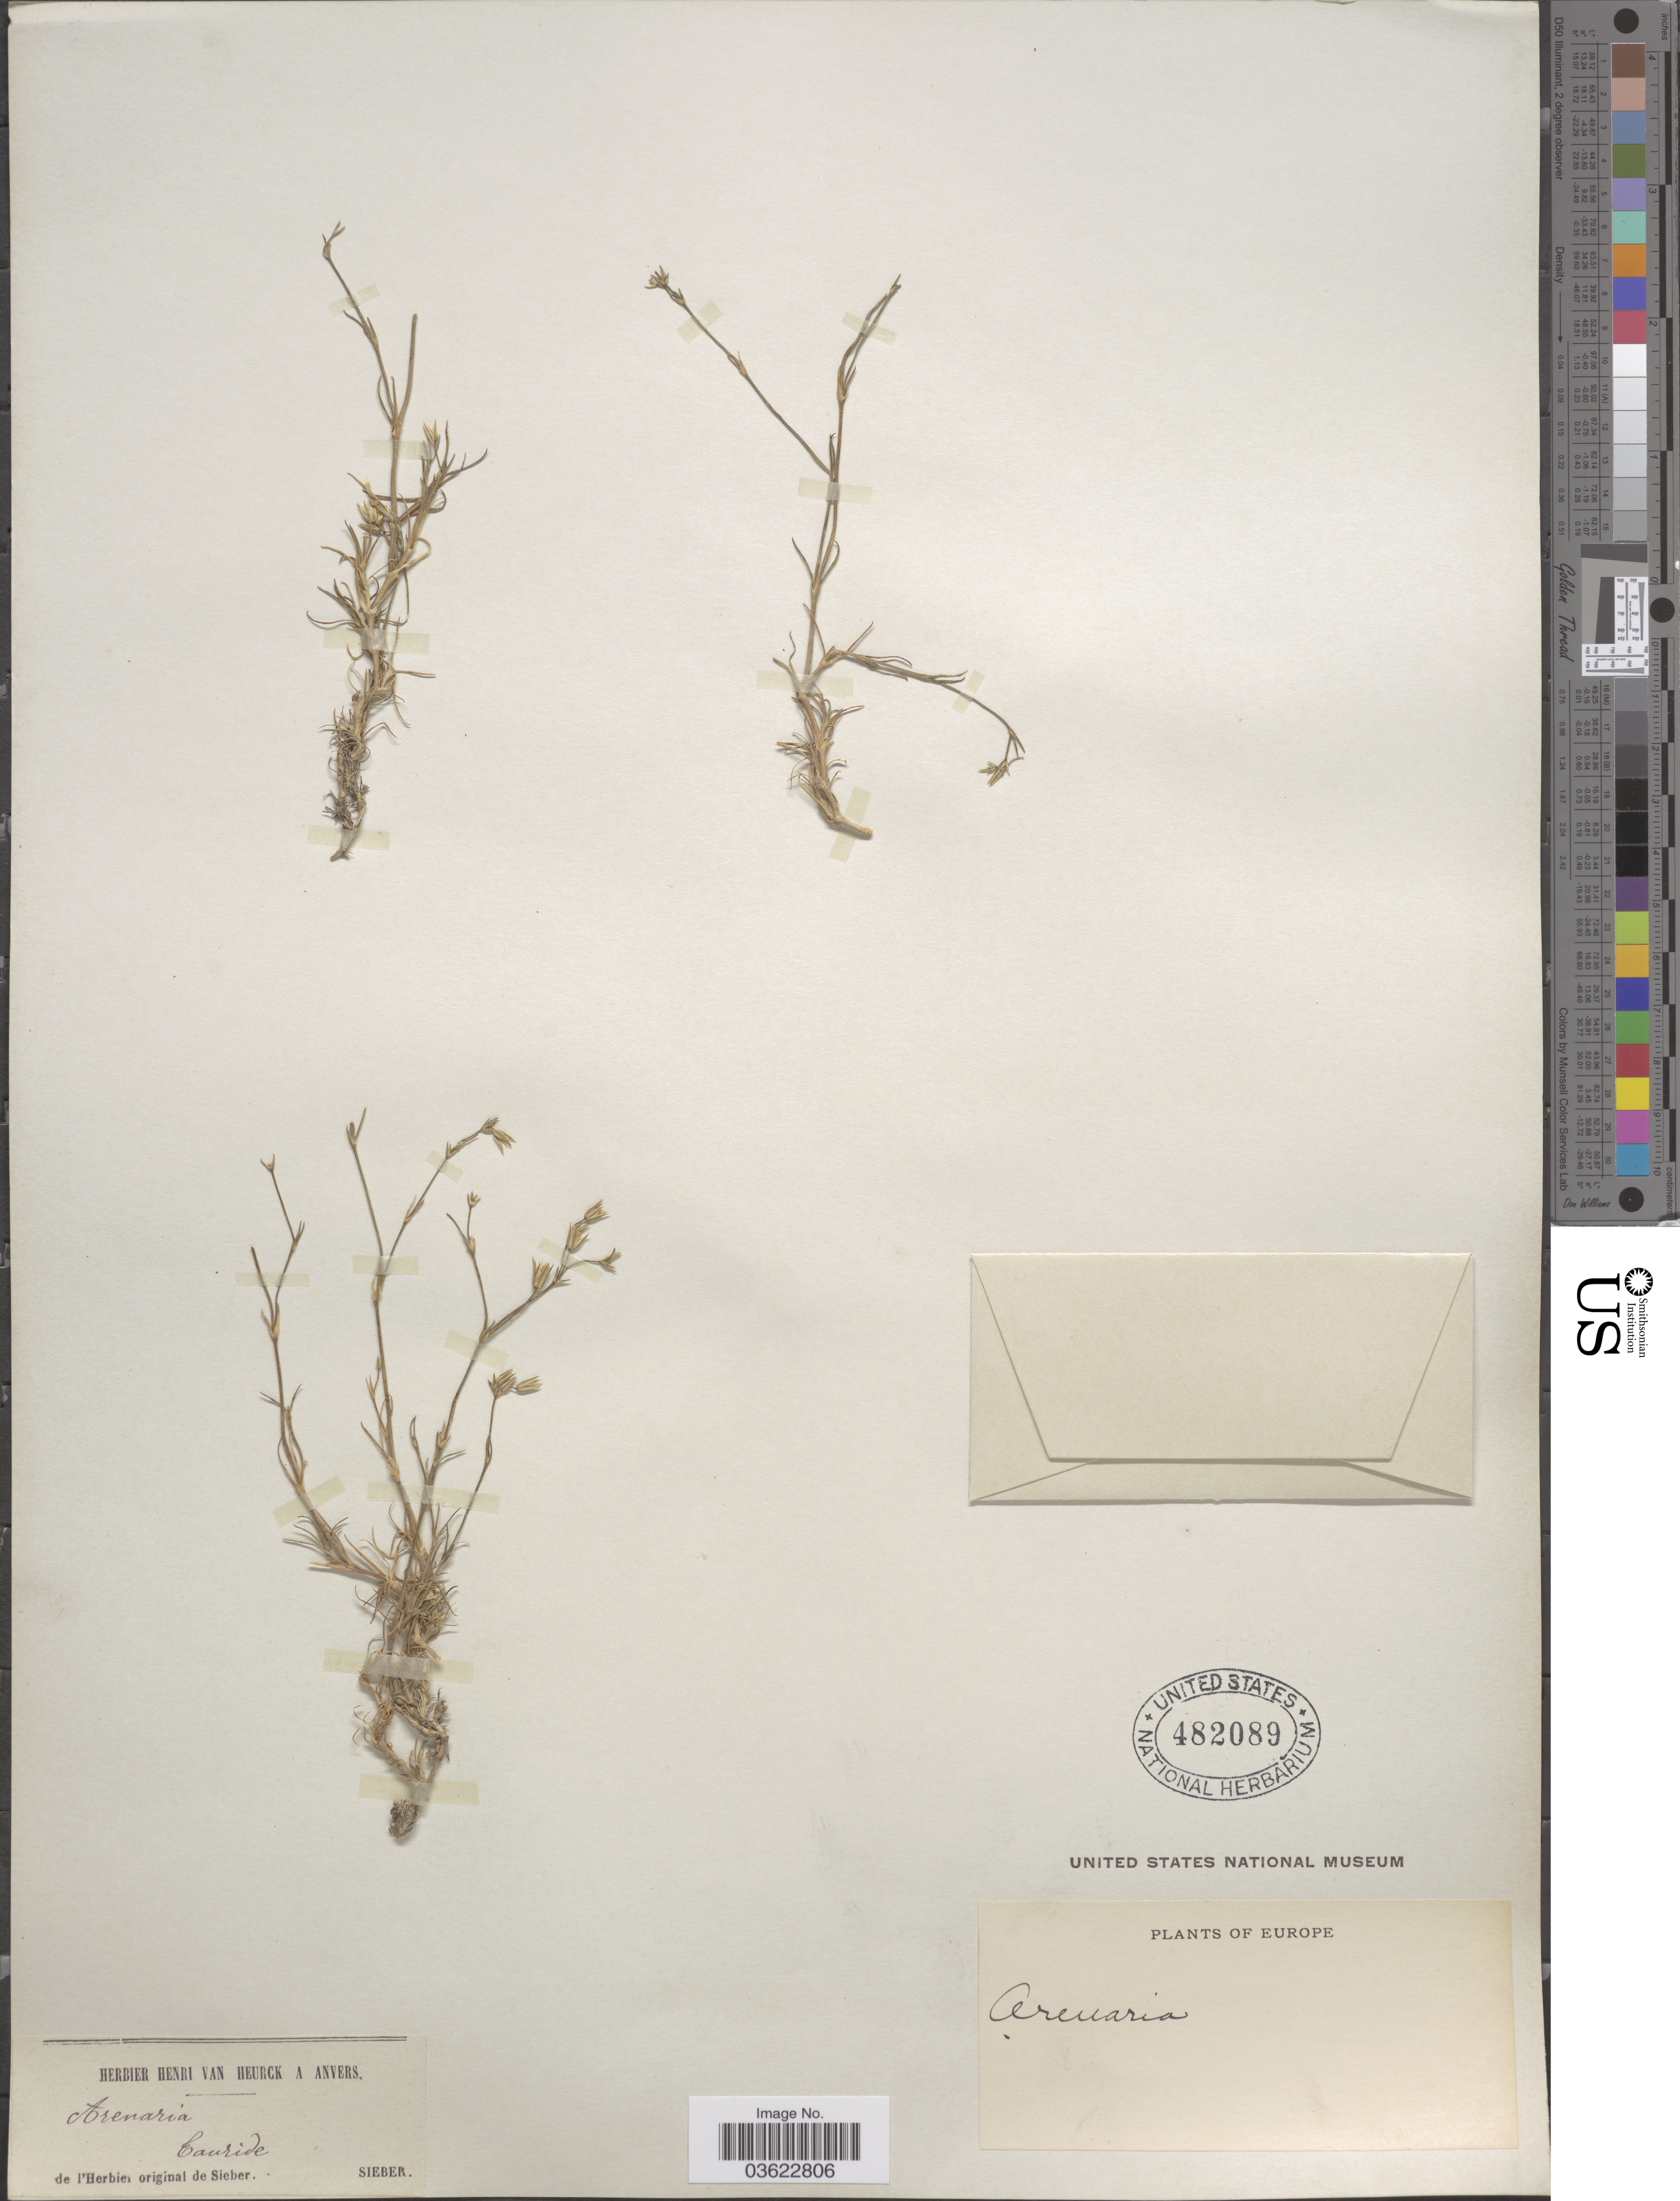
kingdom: Plantae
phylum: Tracheophyta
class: Magnoliopsida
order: Caryophyllales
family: Caryophyllaceae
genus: Arenaria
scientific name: Arenaria sp.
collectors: -- Sieber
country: Ukraine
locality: Tauride. Europe.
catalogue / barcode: US 482089